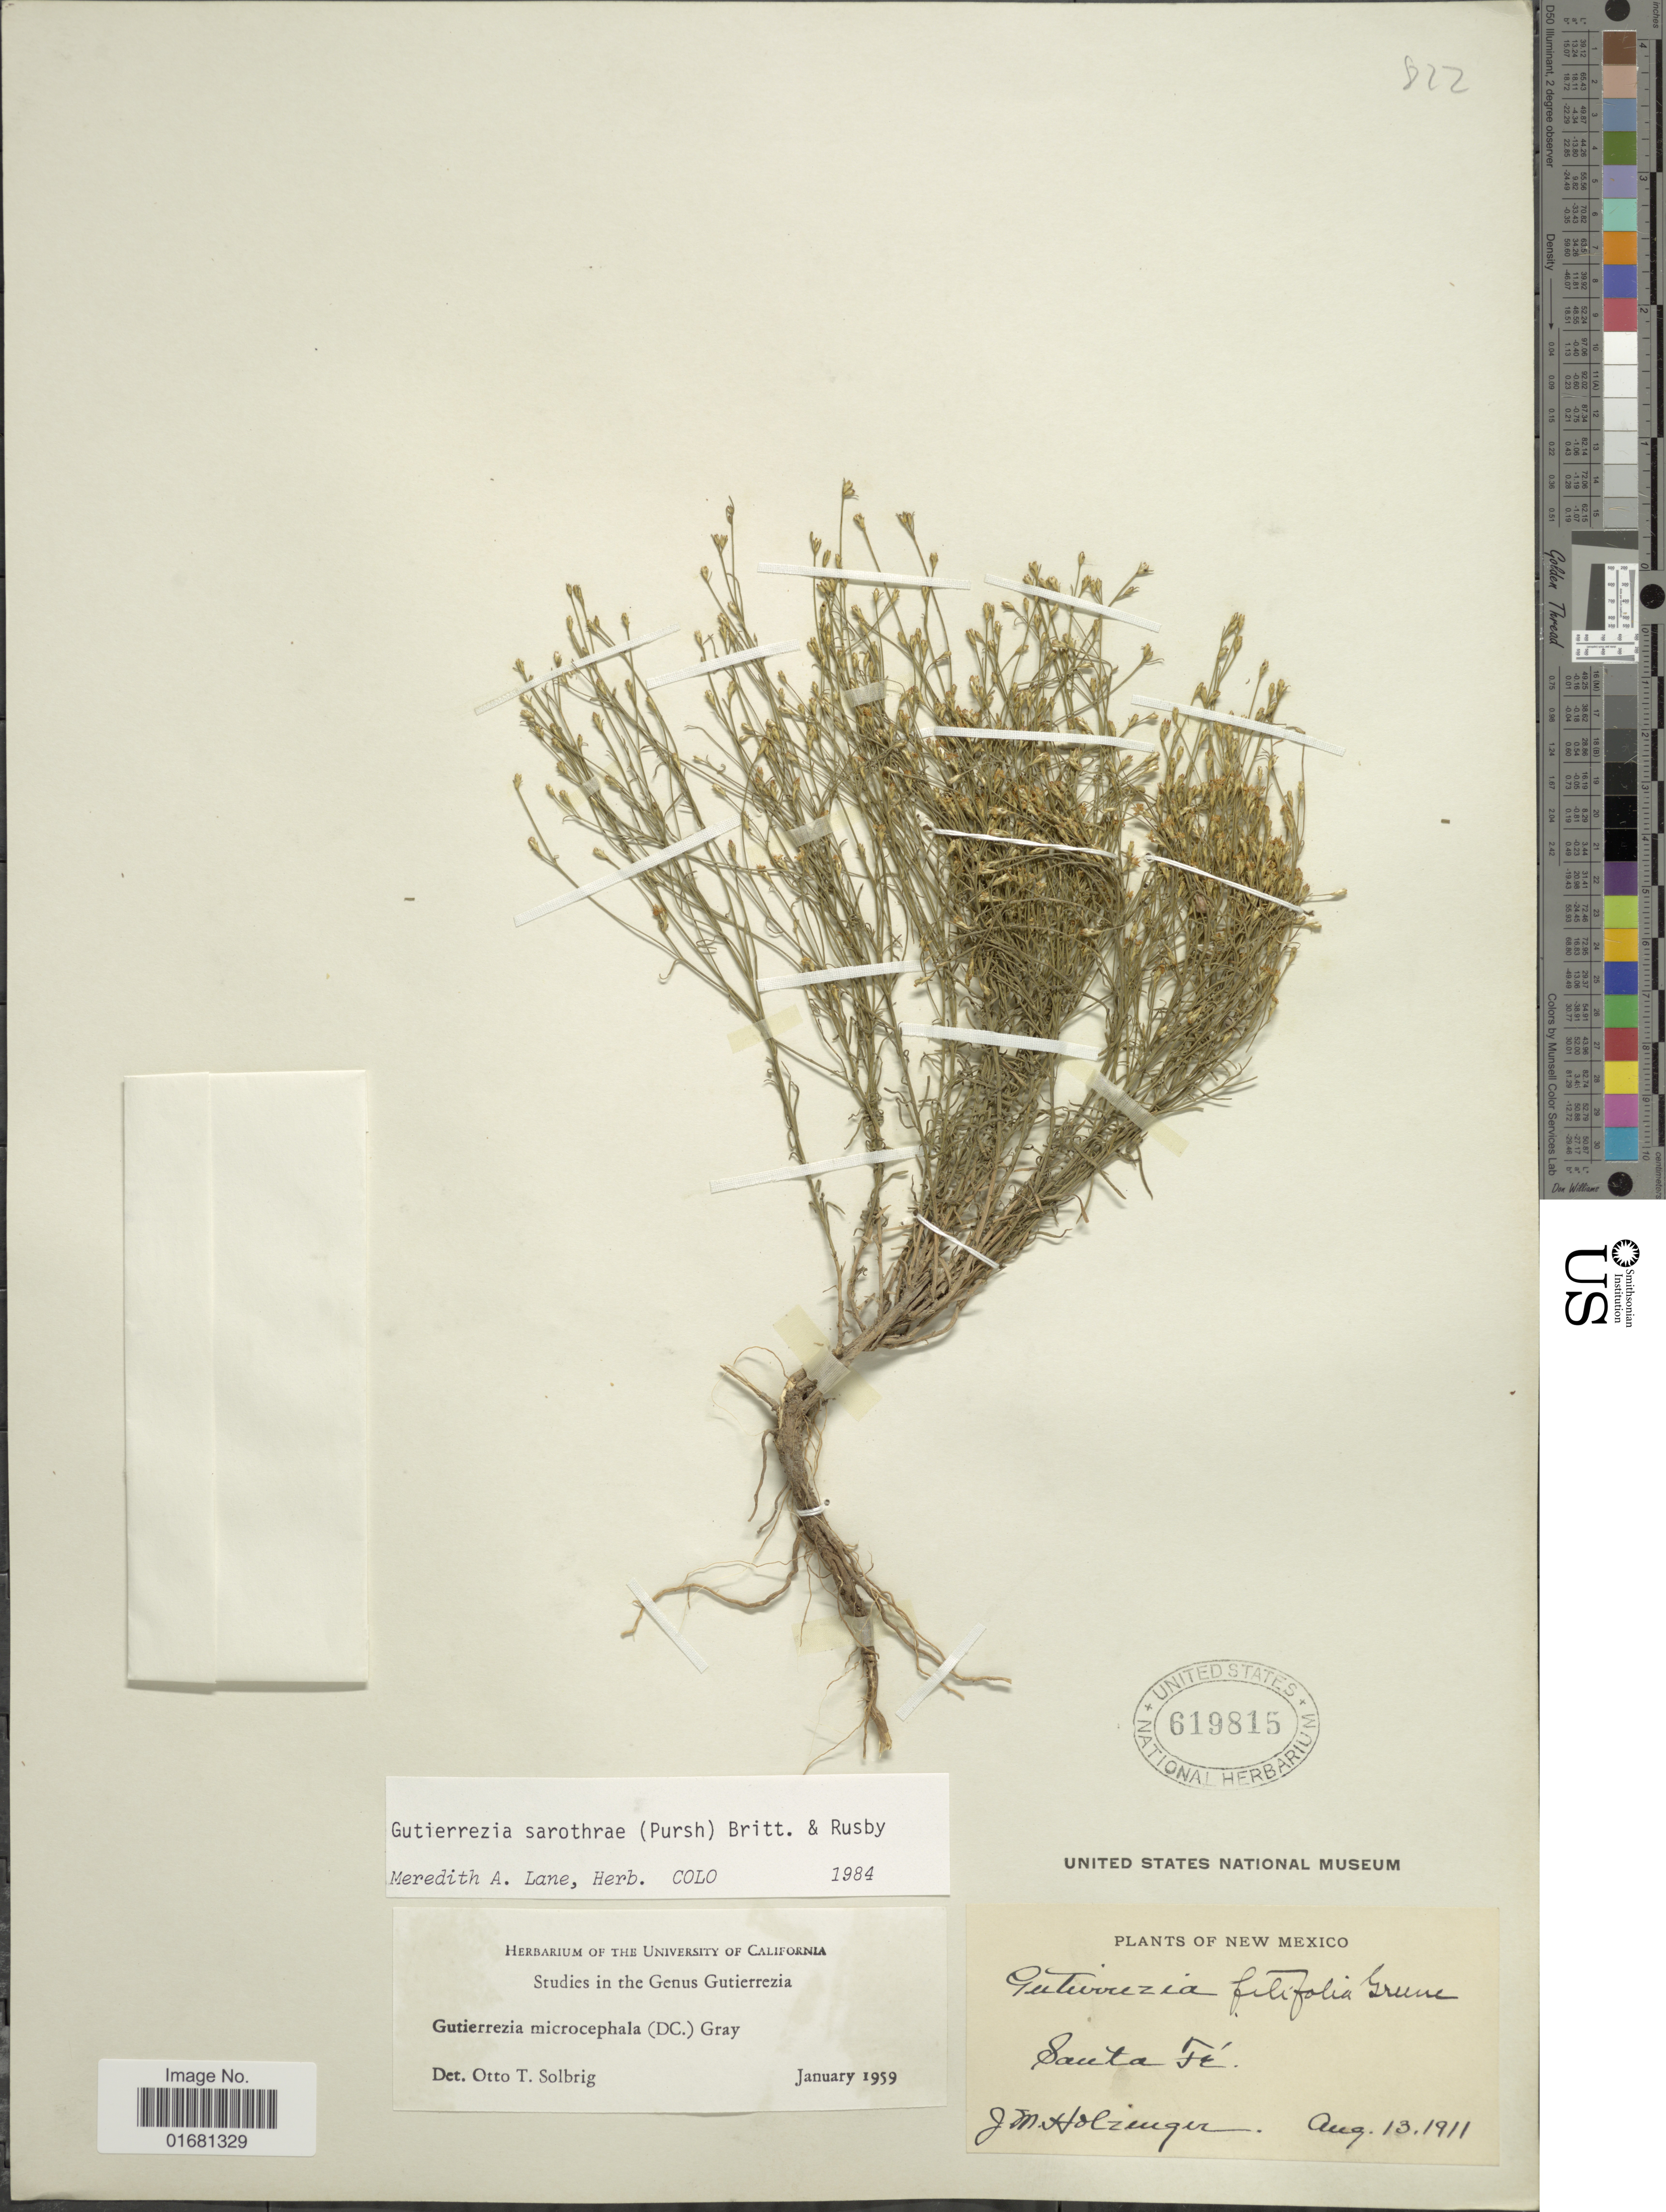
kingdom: Plantae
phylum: Tracheophyta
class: Magnoliopsida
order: Asterales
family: Asteraceae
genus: Gutierrezia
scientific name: Gutierrezia sarothrae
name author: (Pursh) Britton & Rusby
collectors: J. M. Holzinger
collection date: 1911-08-13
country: United States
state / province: New Mexico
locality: Santa Fe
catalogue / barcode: US 619815